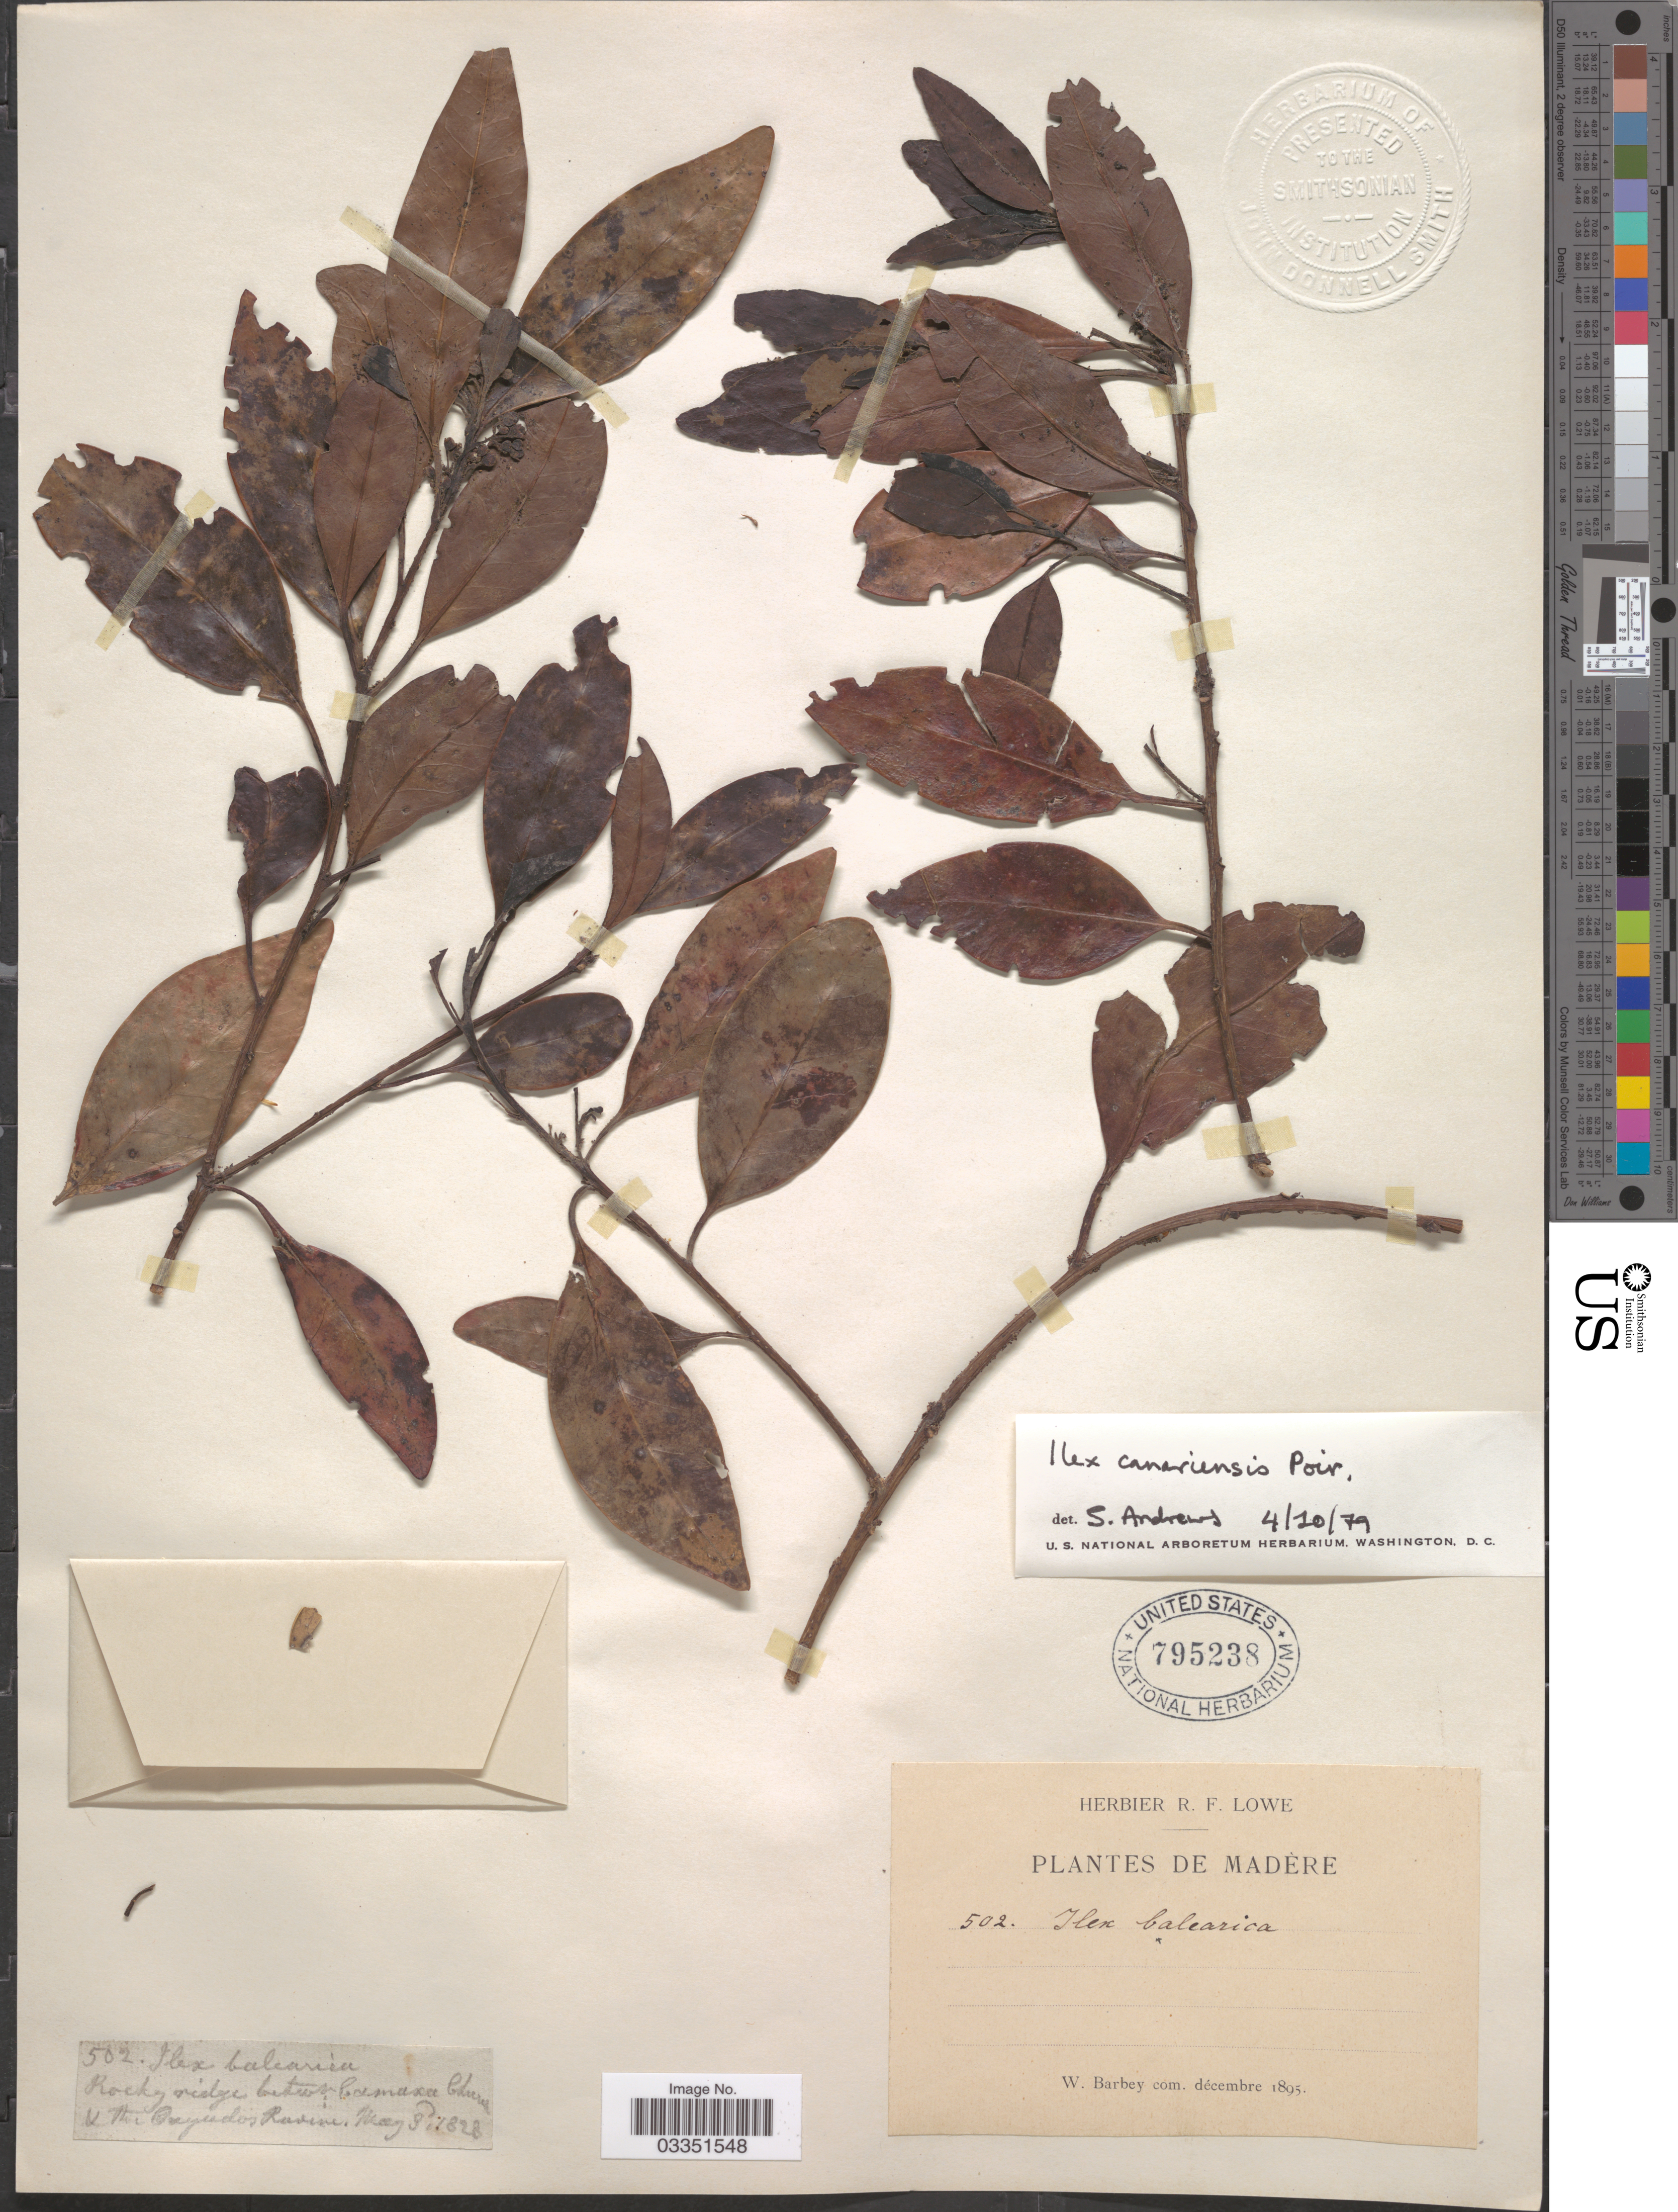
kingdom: Plantae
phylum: Tracheophyta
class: Magnoliopsida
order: Aquifoliales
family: Aquifoliaceae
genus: Ilex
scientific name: Ilex canariensis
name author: Poir.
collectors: ex herb. R. F. Lowe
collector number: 502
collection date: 1828-05-03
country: Portugal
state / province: Madeira (Aut. Reg.)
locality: Rocky ridge betwn Camaxa Ch [illegible text] & the Cuyados [interpreted] Ravine.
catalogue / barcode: US 795238